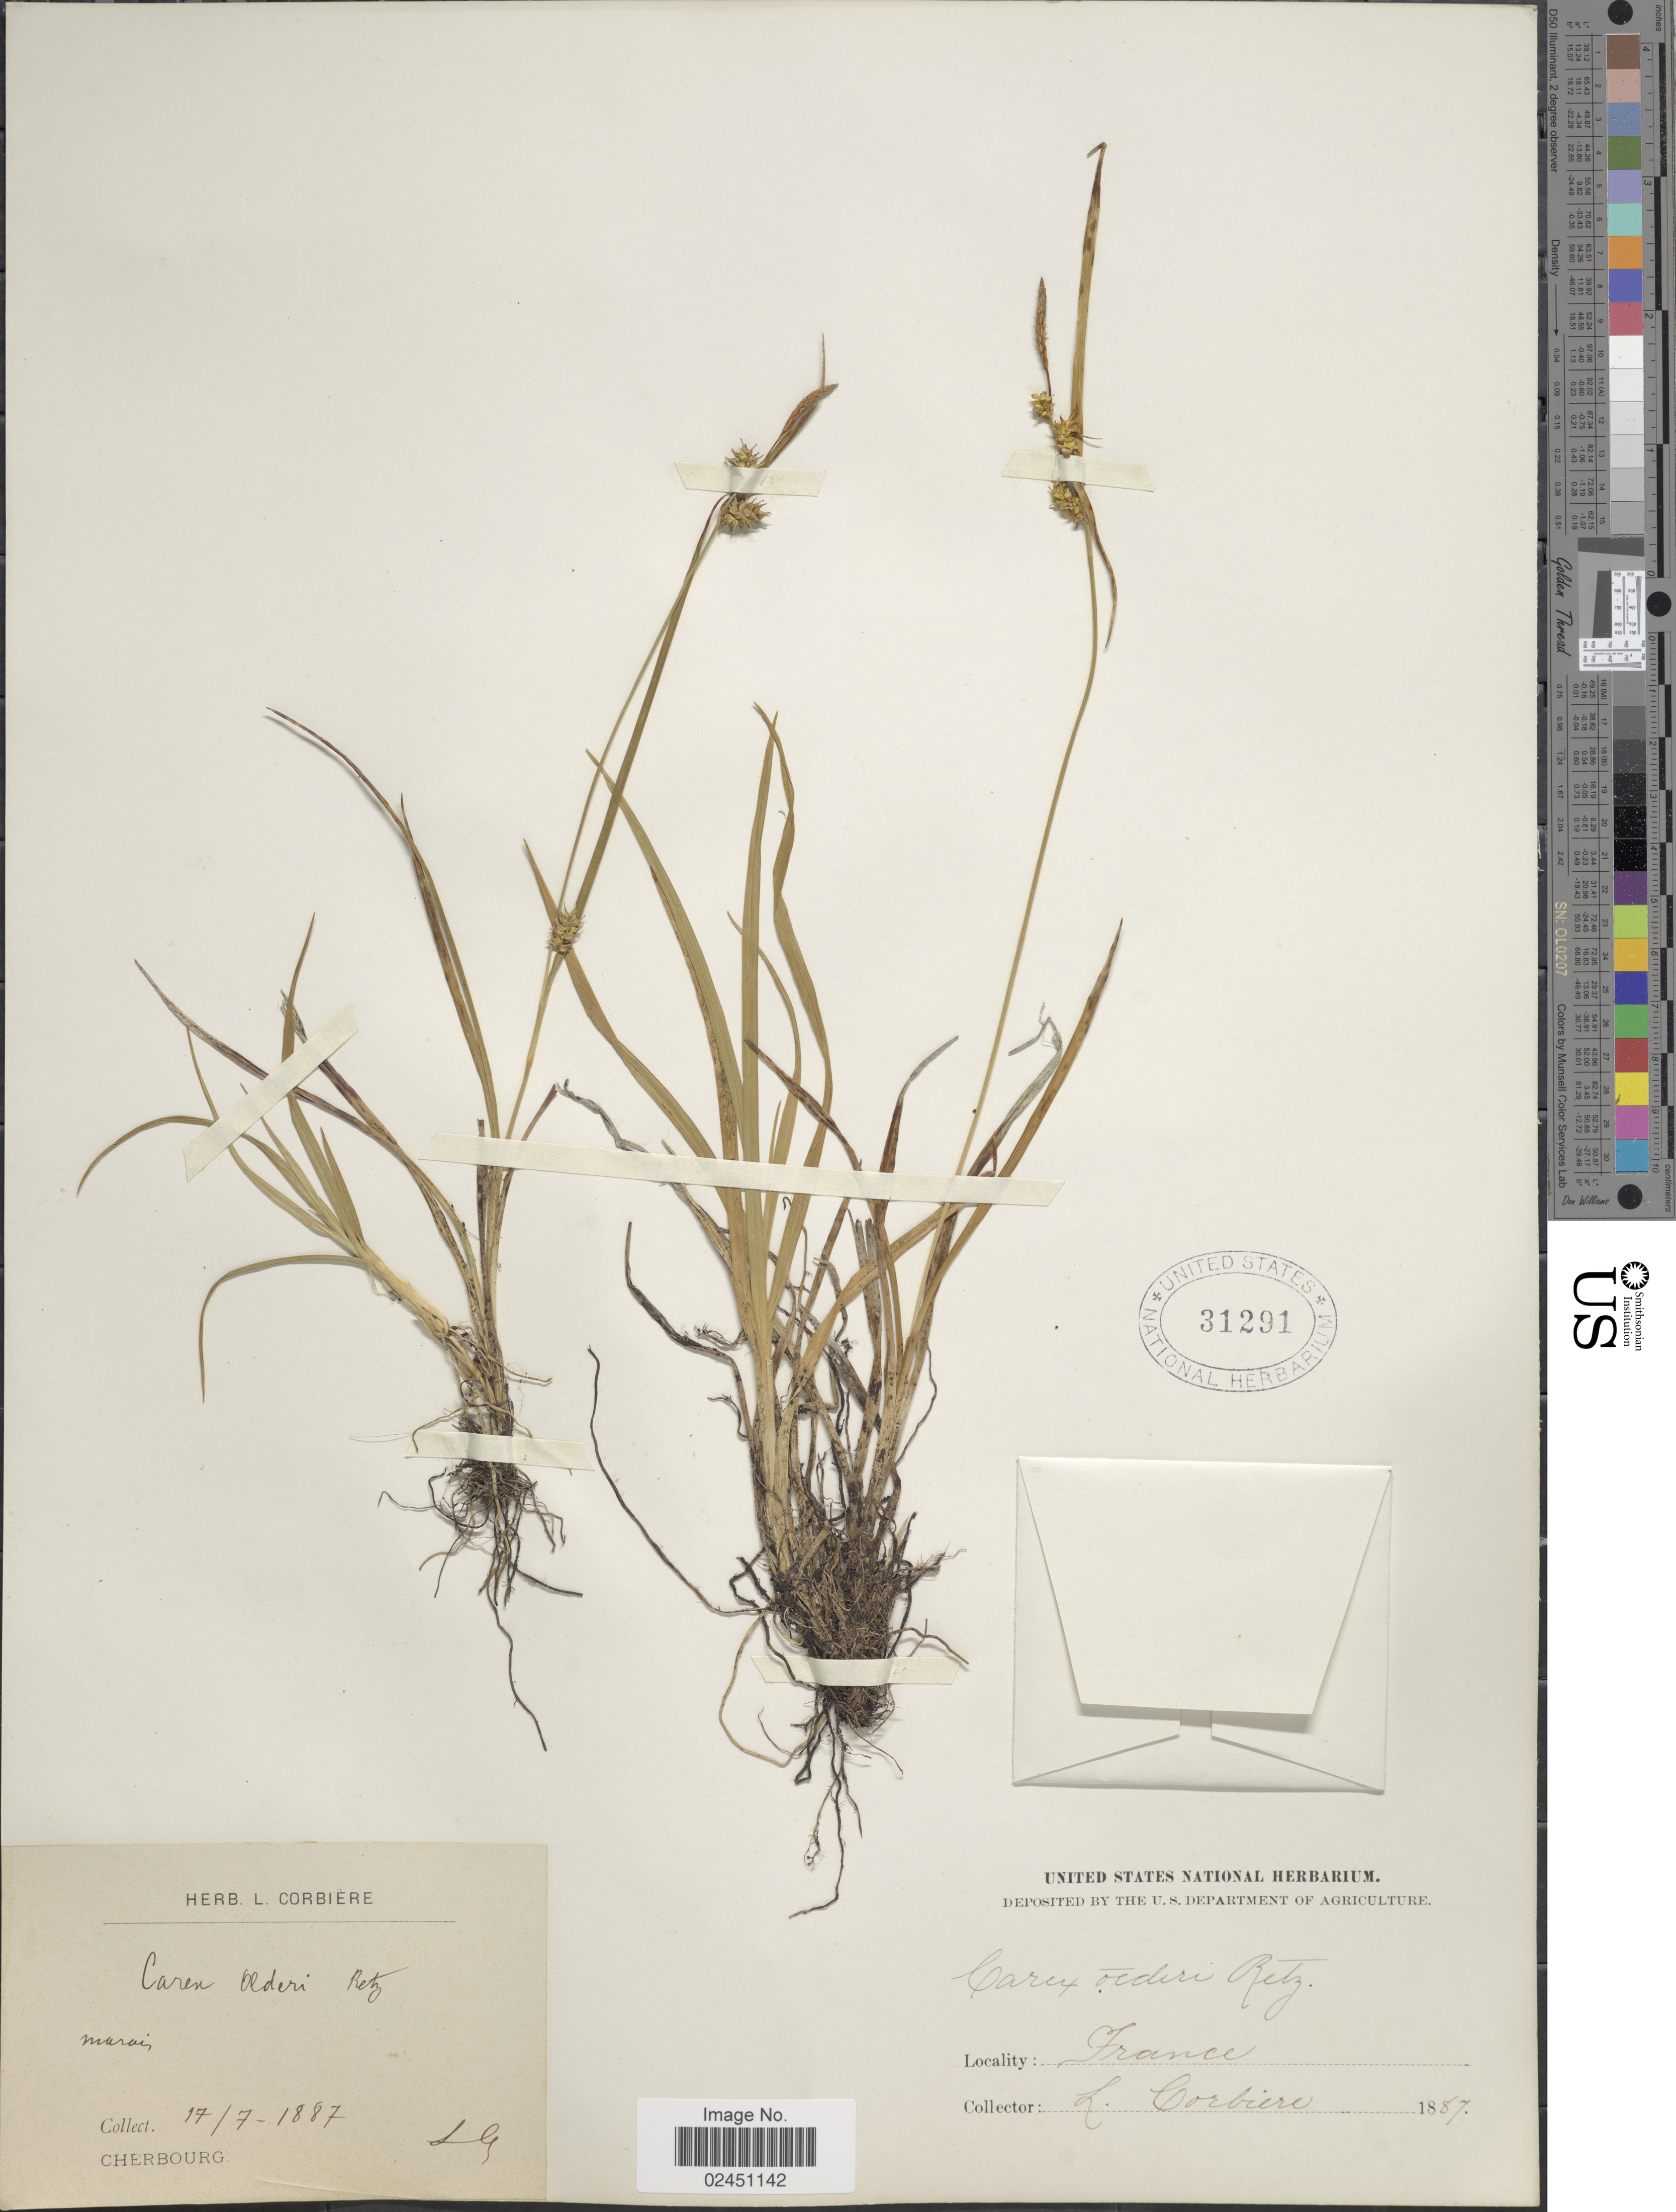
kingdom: Plantae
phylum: Tracheophyta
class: Liliopsida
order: Poales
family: Cyperaceae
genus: Carex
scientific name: Carex oederi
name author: Retz.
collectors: L. Corbière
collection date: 1887-07-17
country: France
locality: Cherbourg, Marais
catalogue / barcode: US 31291